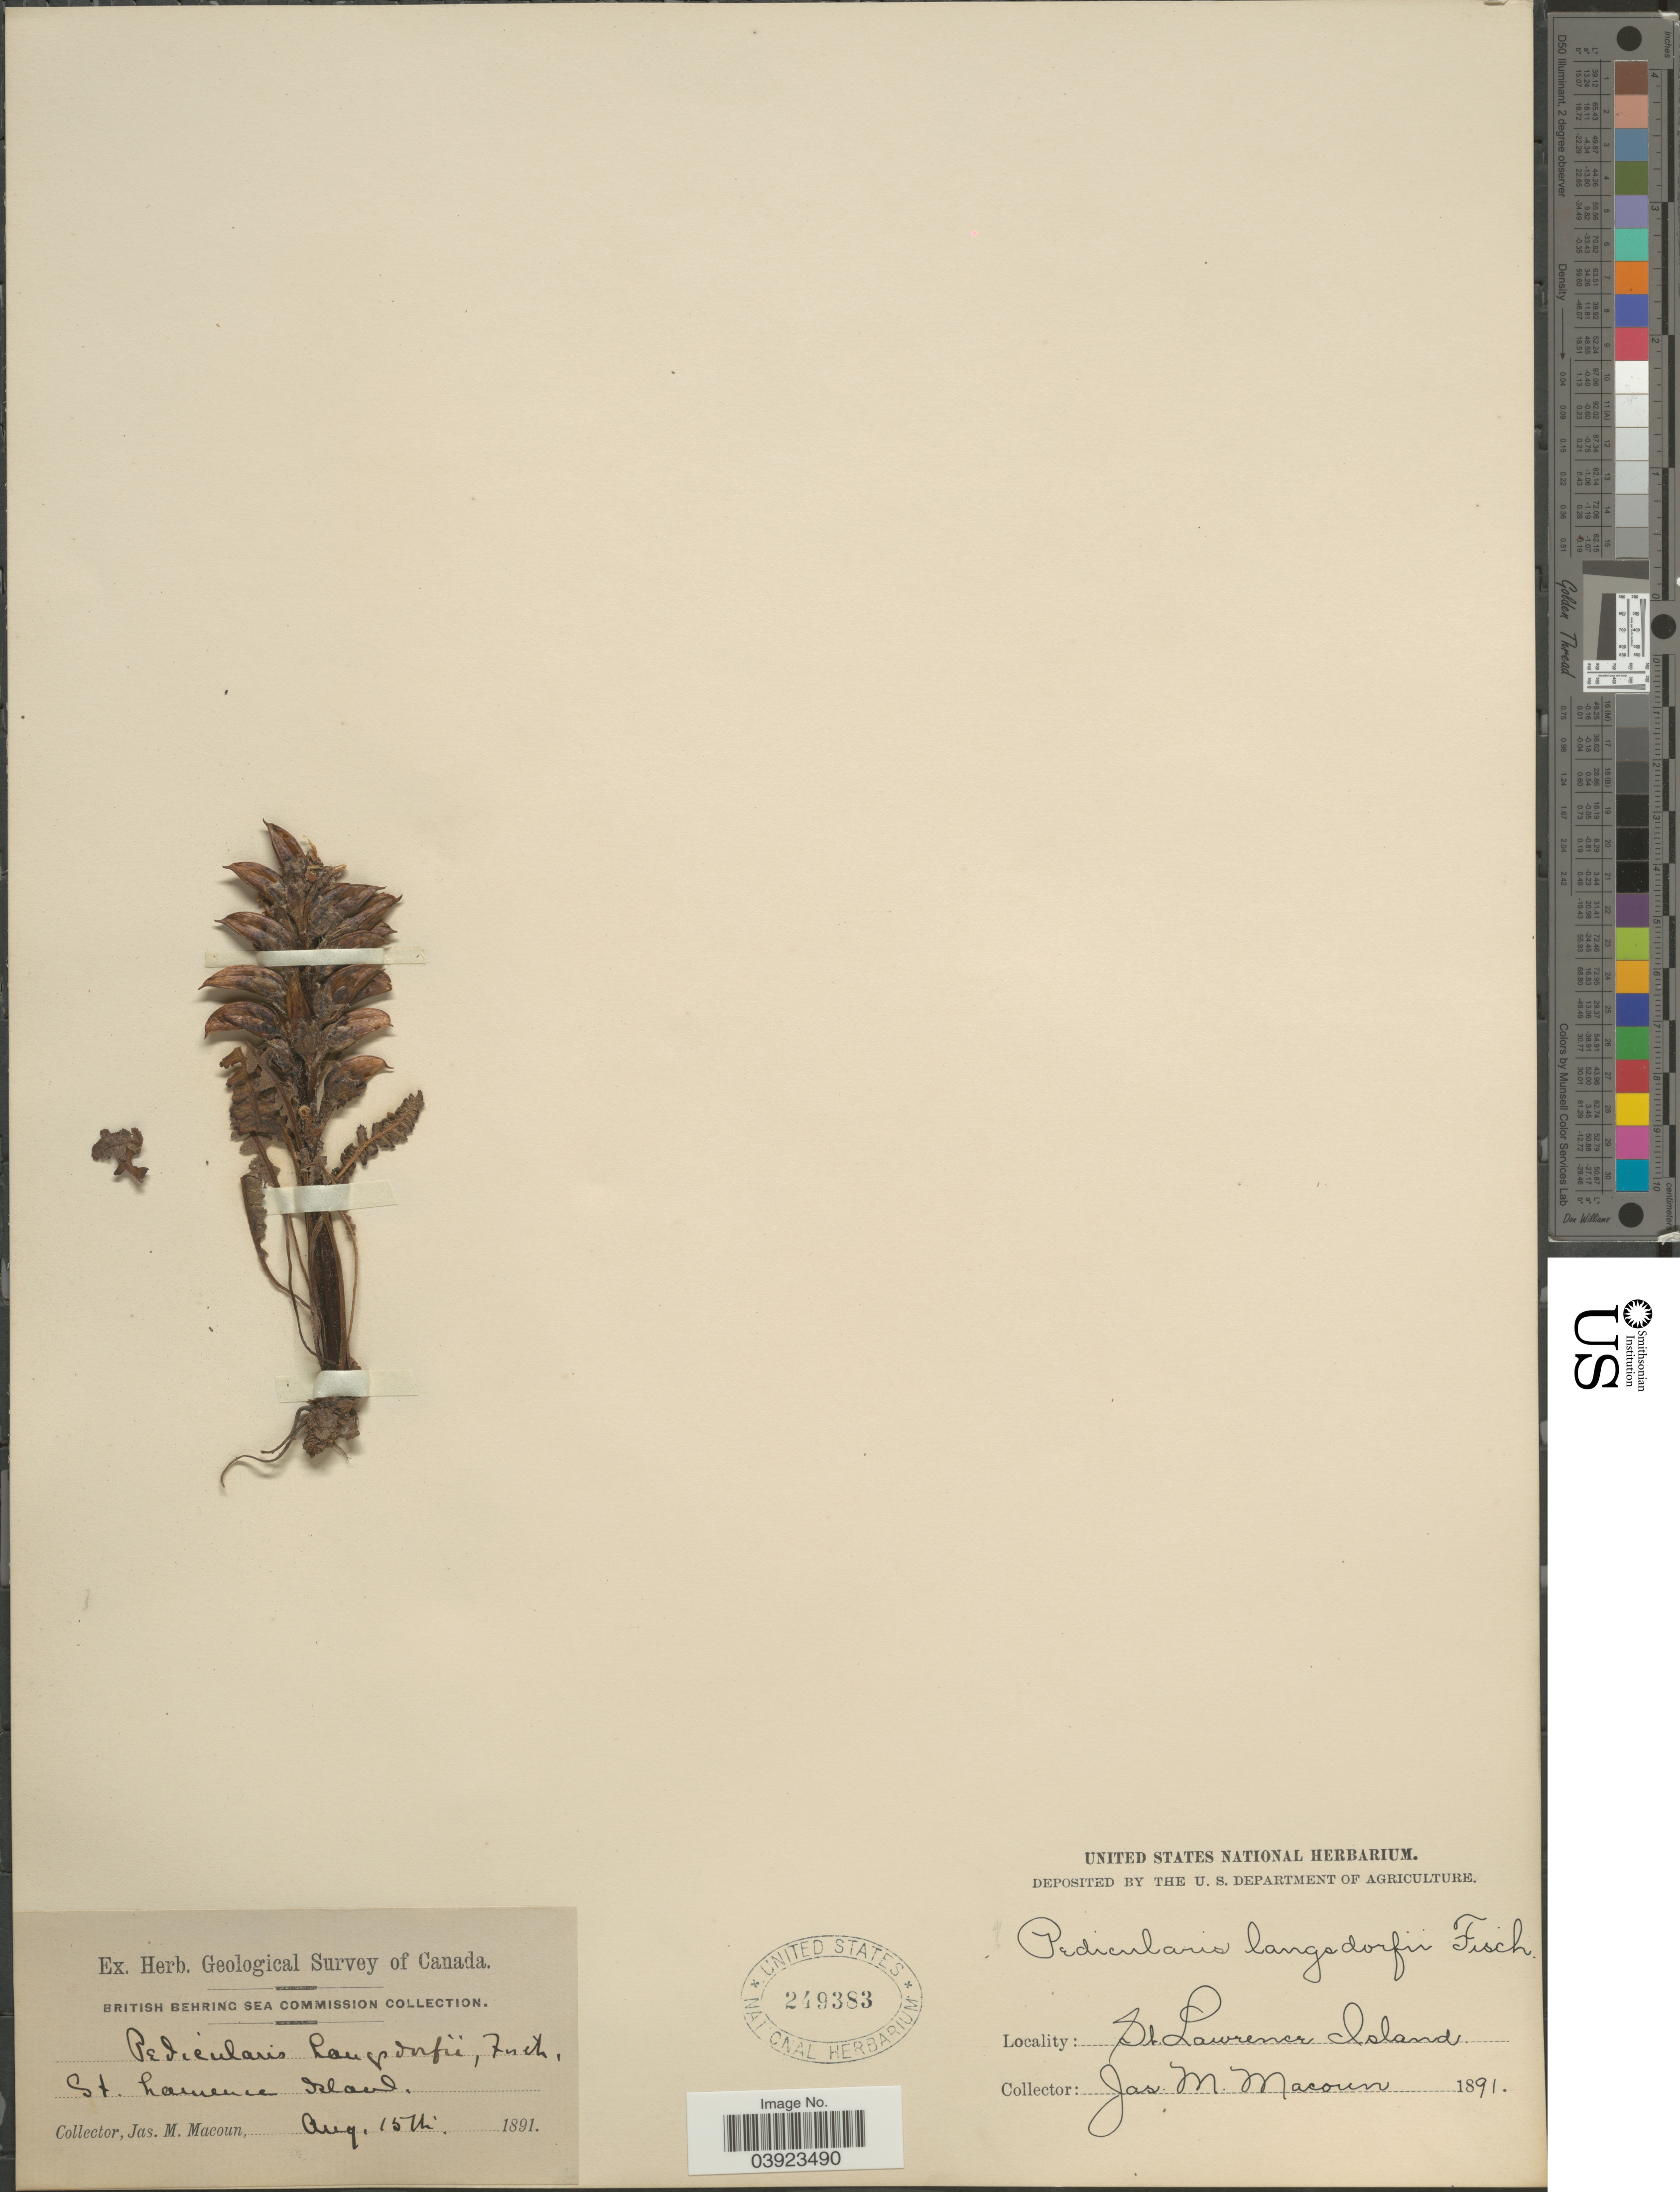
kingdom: Plantae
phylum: Tracheophyta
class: Magnoliopsida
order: Lamiales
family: Orobanchaceae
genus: Pedicularis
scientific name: Pedicularis versicolor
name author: Wahlenb.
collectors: J. M. Macoun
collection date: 1891-08-15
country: United States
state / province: Alaska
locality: St. Lawrence Island.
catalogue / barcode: US 249383